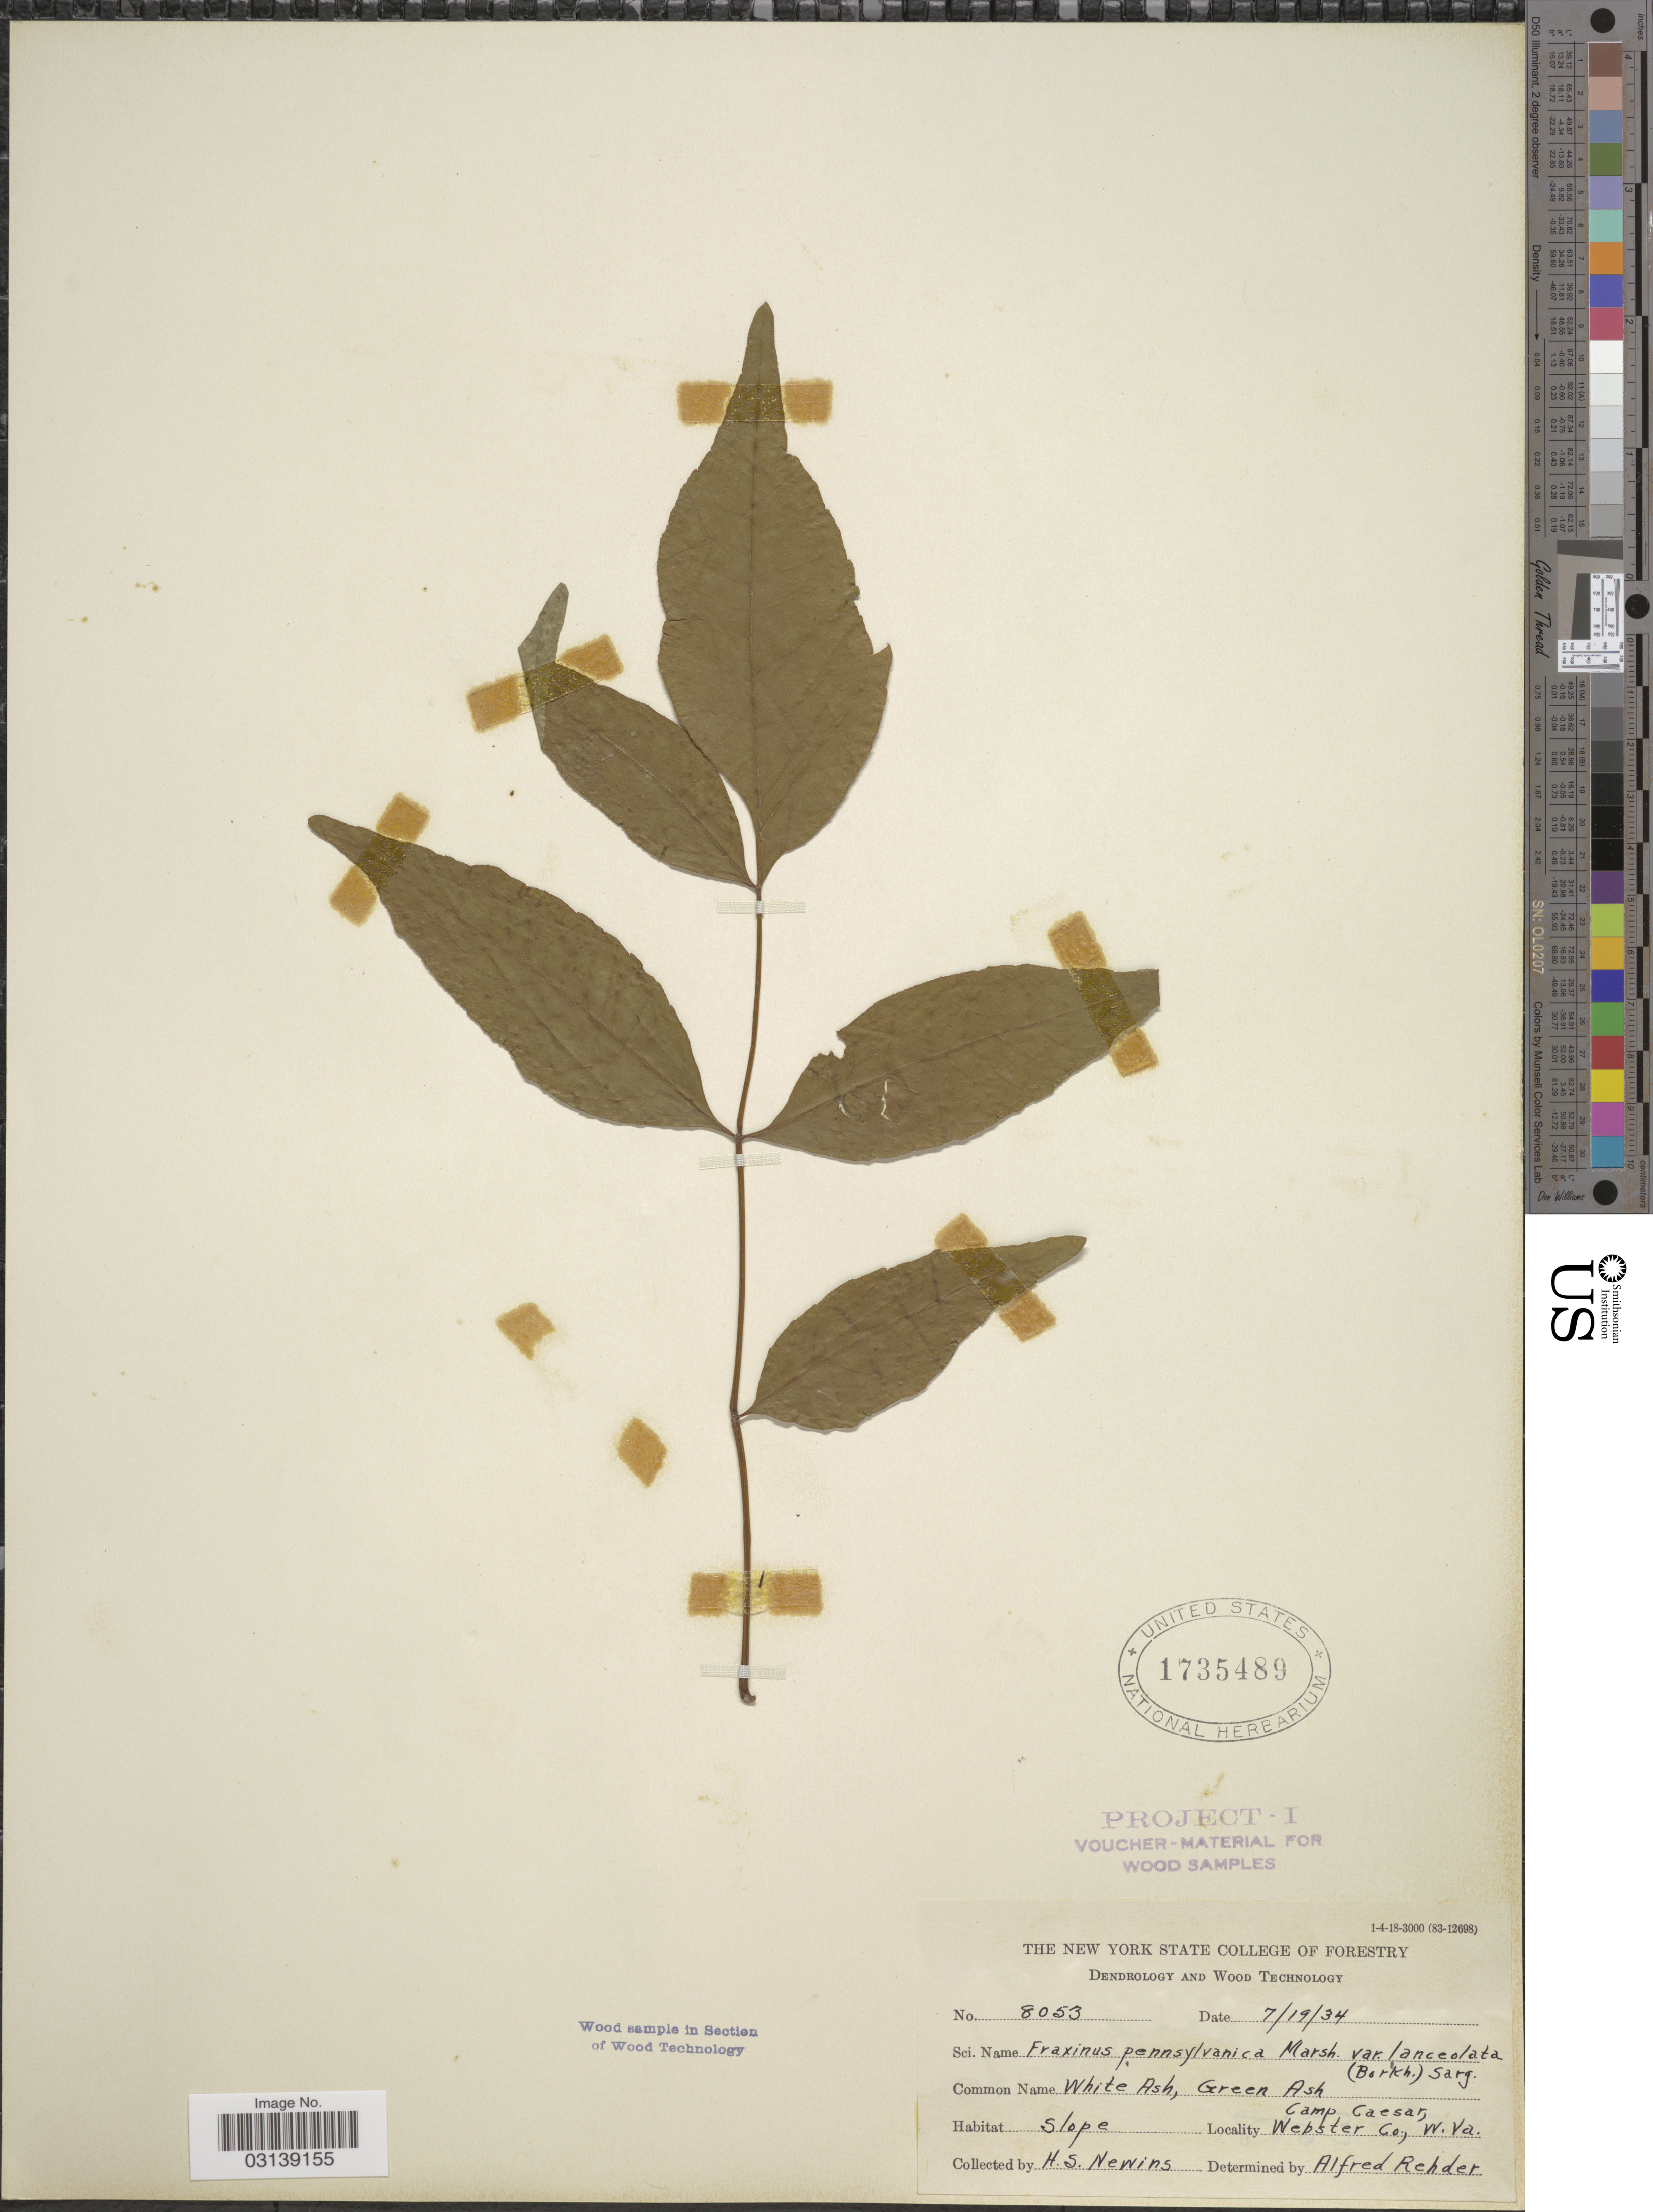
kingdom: Plantae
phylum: Tracheophyta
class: Magnoliopsida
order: Lamiales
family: Oleaceae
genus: Fraxinus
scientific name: Fraxinus pennsylvanica var. lanceolata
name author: Sarg.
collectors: H. Newins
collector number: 8053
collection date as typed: Transcribed d/m/y: 19/7/34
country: United States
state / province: West Virginia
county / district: Webster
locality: Camp Ceaser, Webster Co.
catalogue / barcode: US 1735489